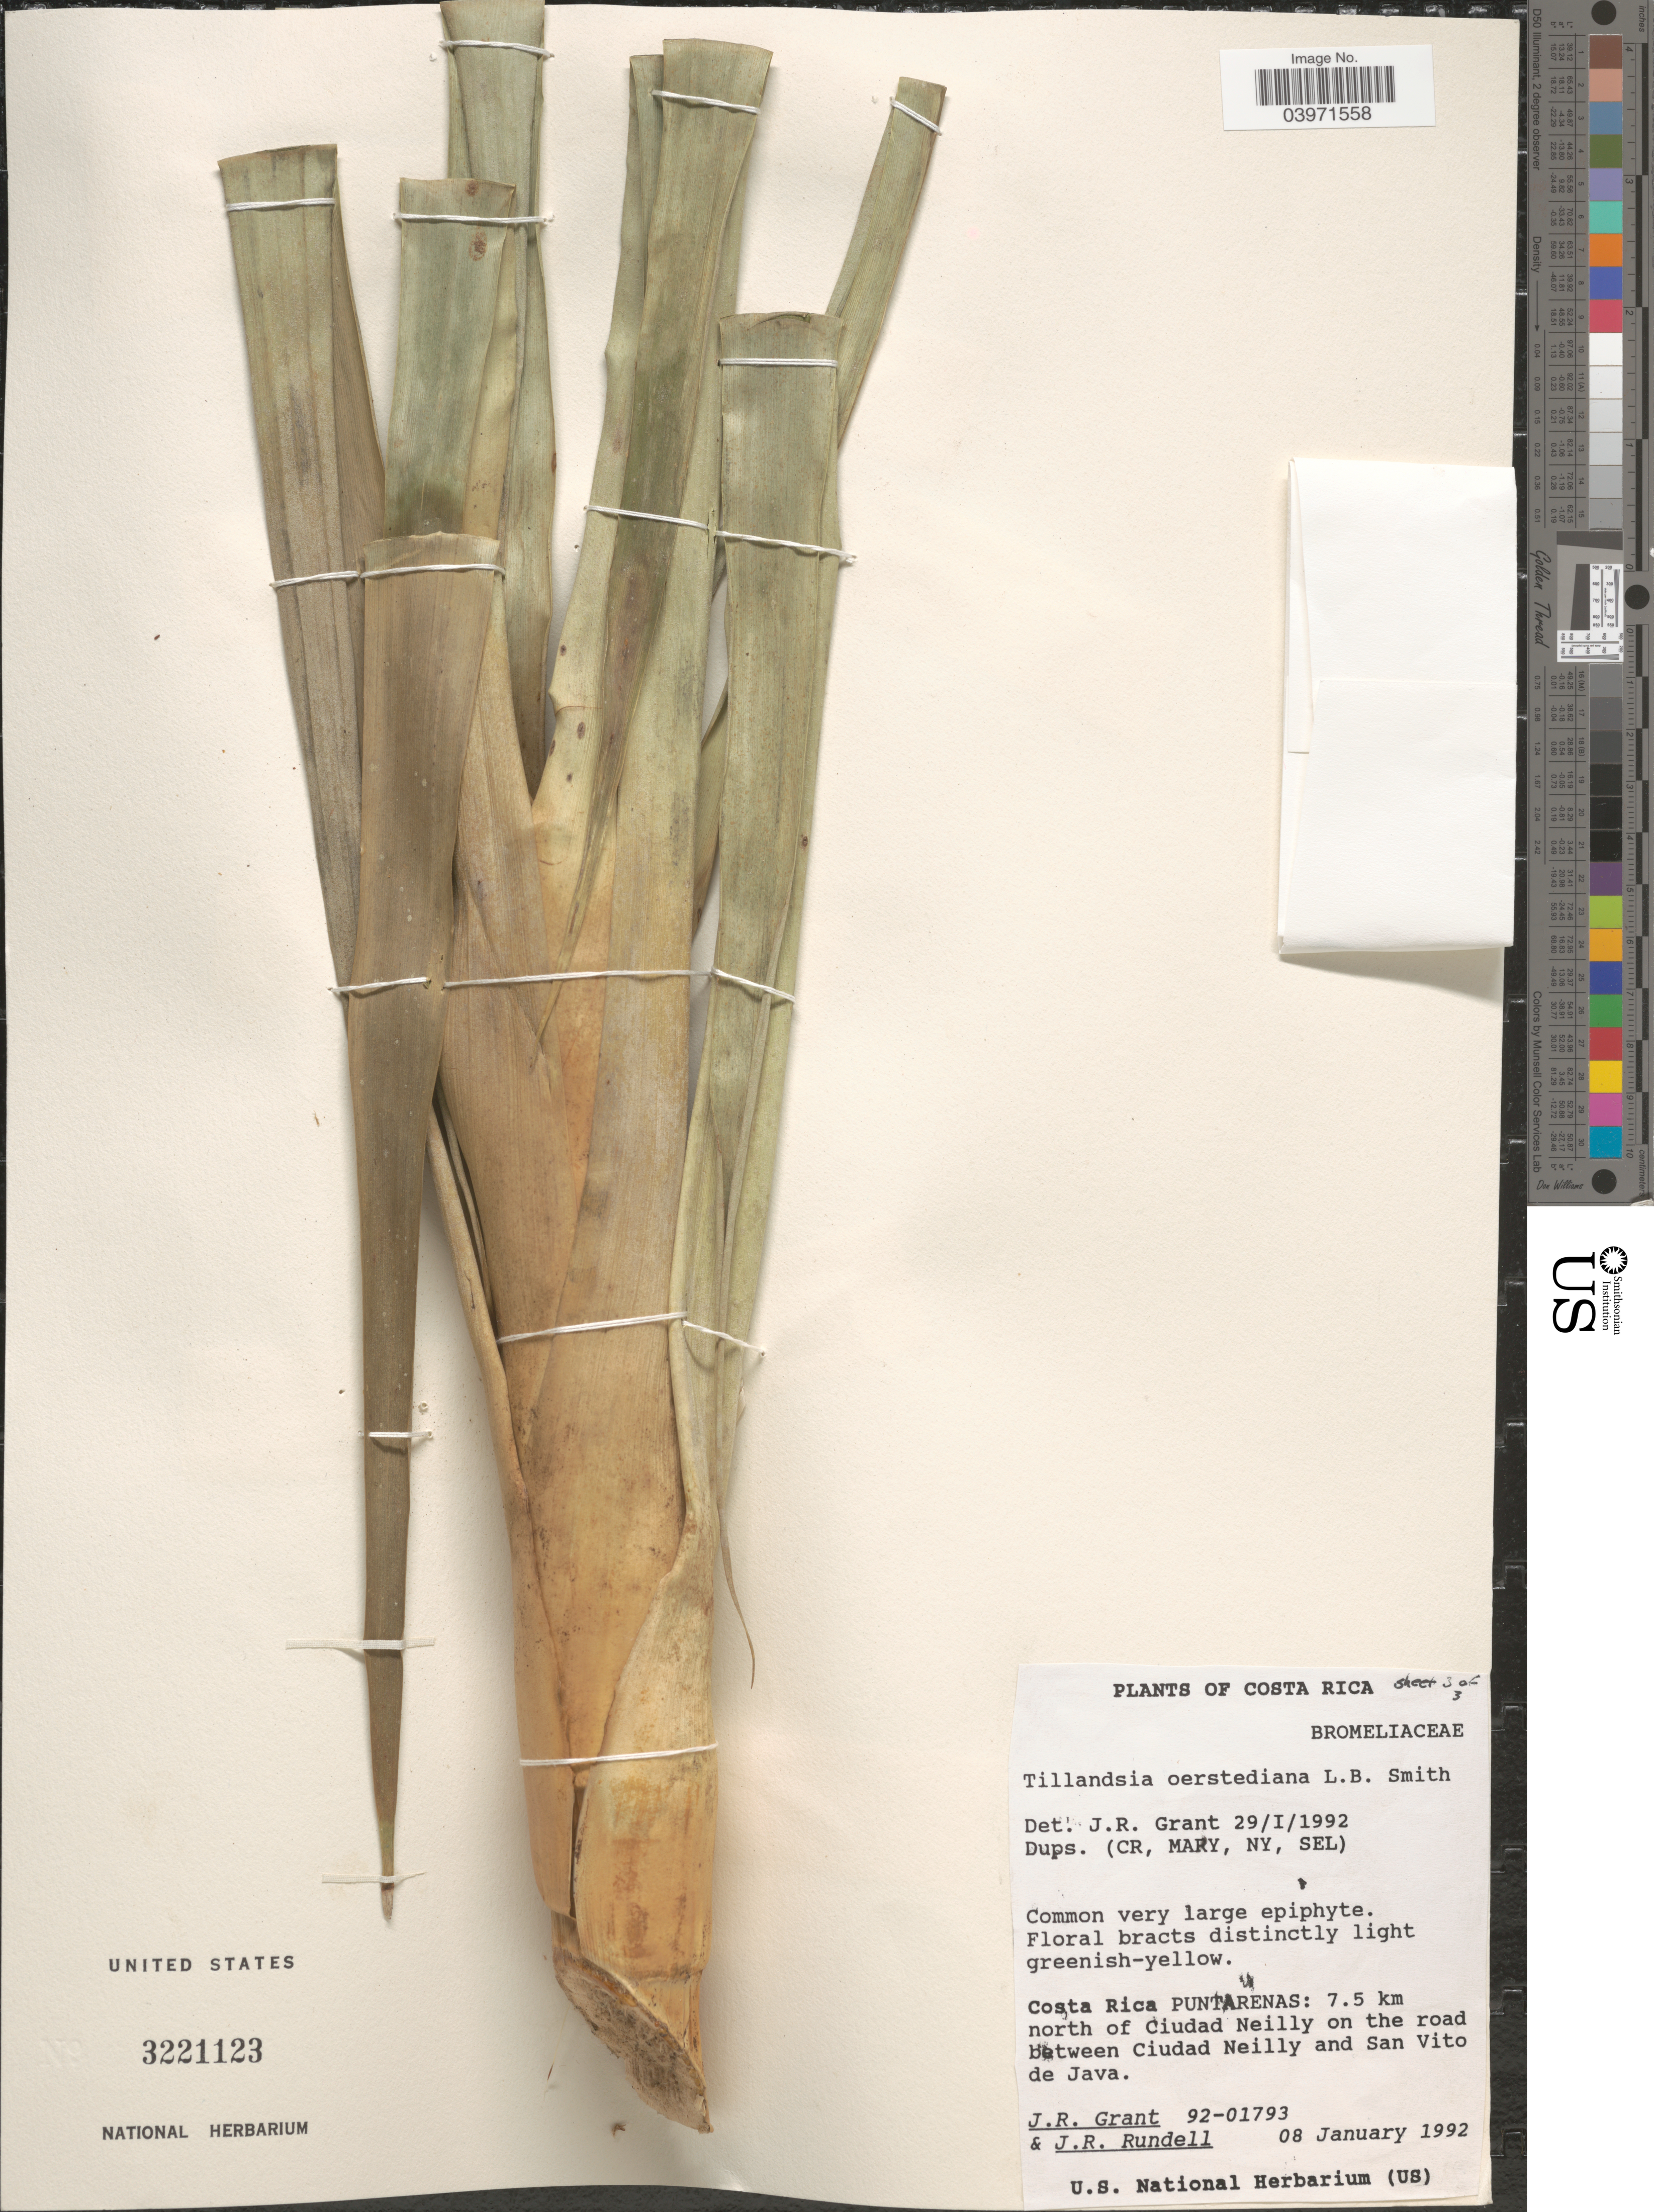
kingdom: Plantae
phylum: Tracheophyta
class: Liliopsida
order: Poales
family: Bromeliaceae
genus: Tillandsia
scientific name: Tillandsia oerstediana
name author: L.B. Sm.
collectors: J. Grant & J. R. Rundell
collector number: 92-01793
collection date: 1992-01-08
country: Costa Rica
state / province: Puntarenas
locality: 7.5 km north of Ciudad Neilly on the road between Ciudad Neilly and San Vito de Java.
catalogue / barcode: US 3221123